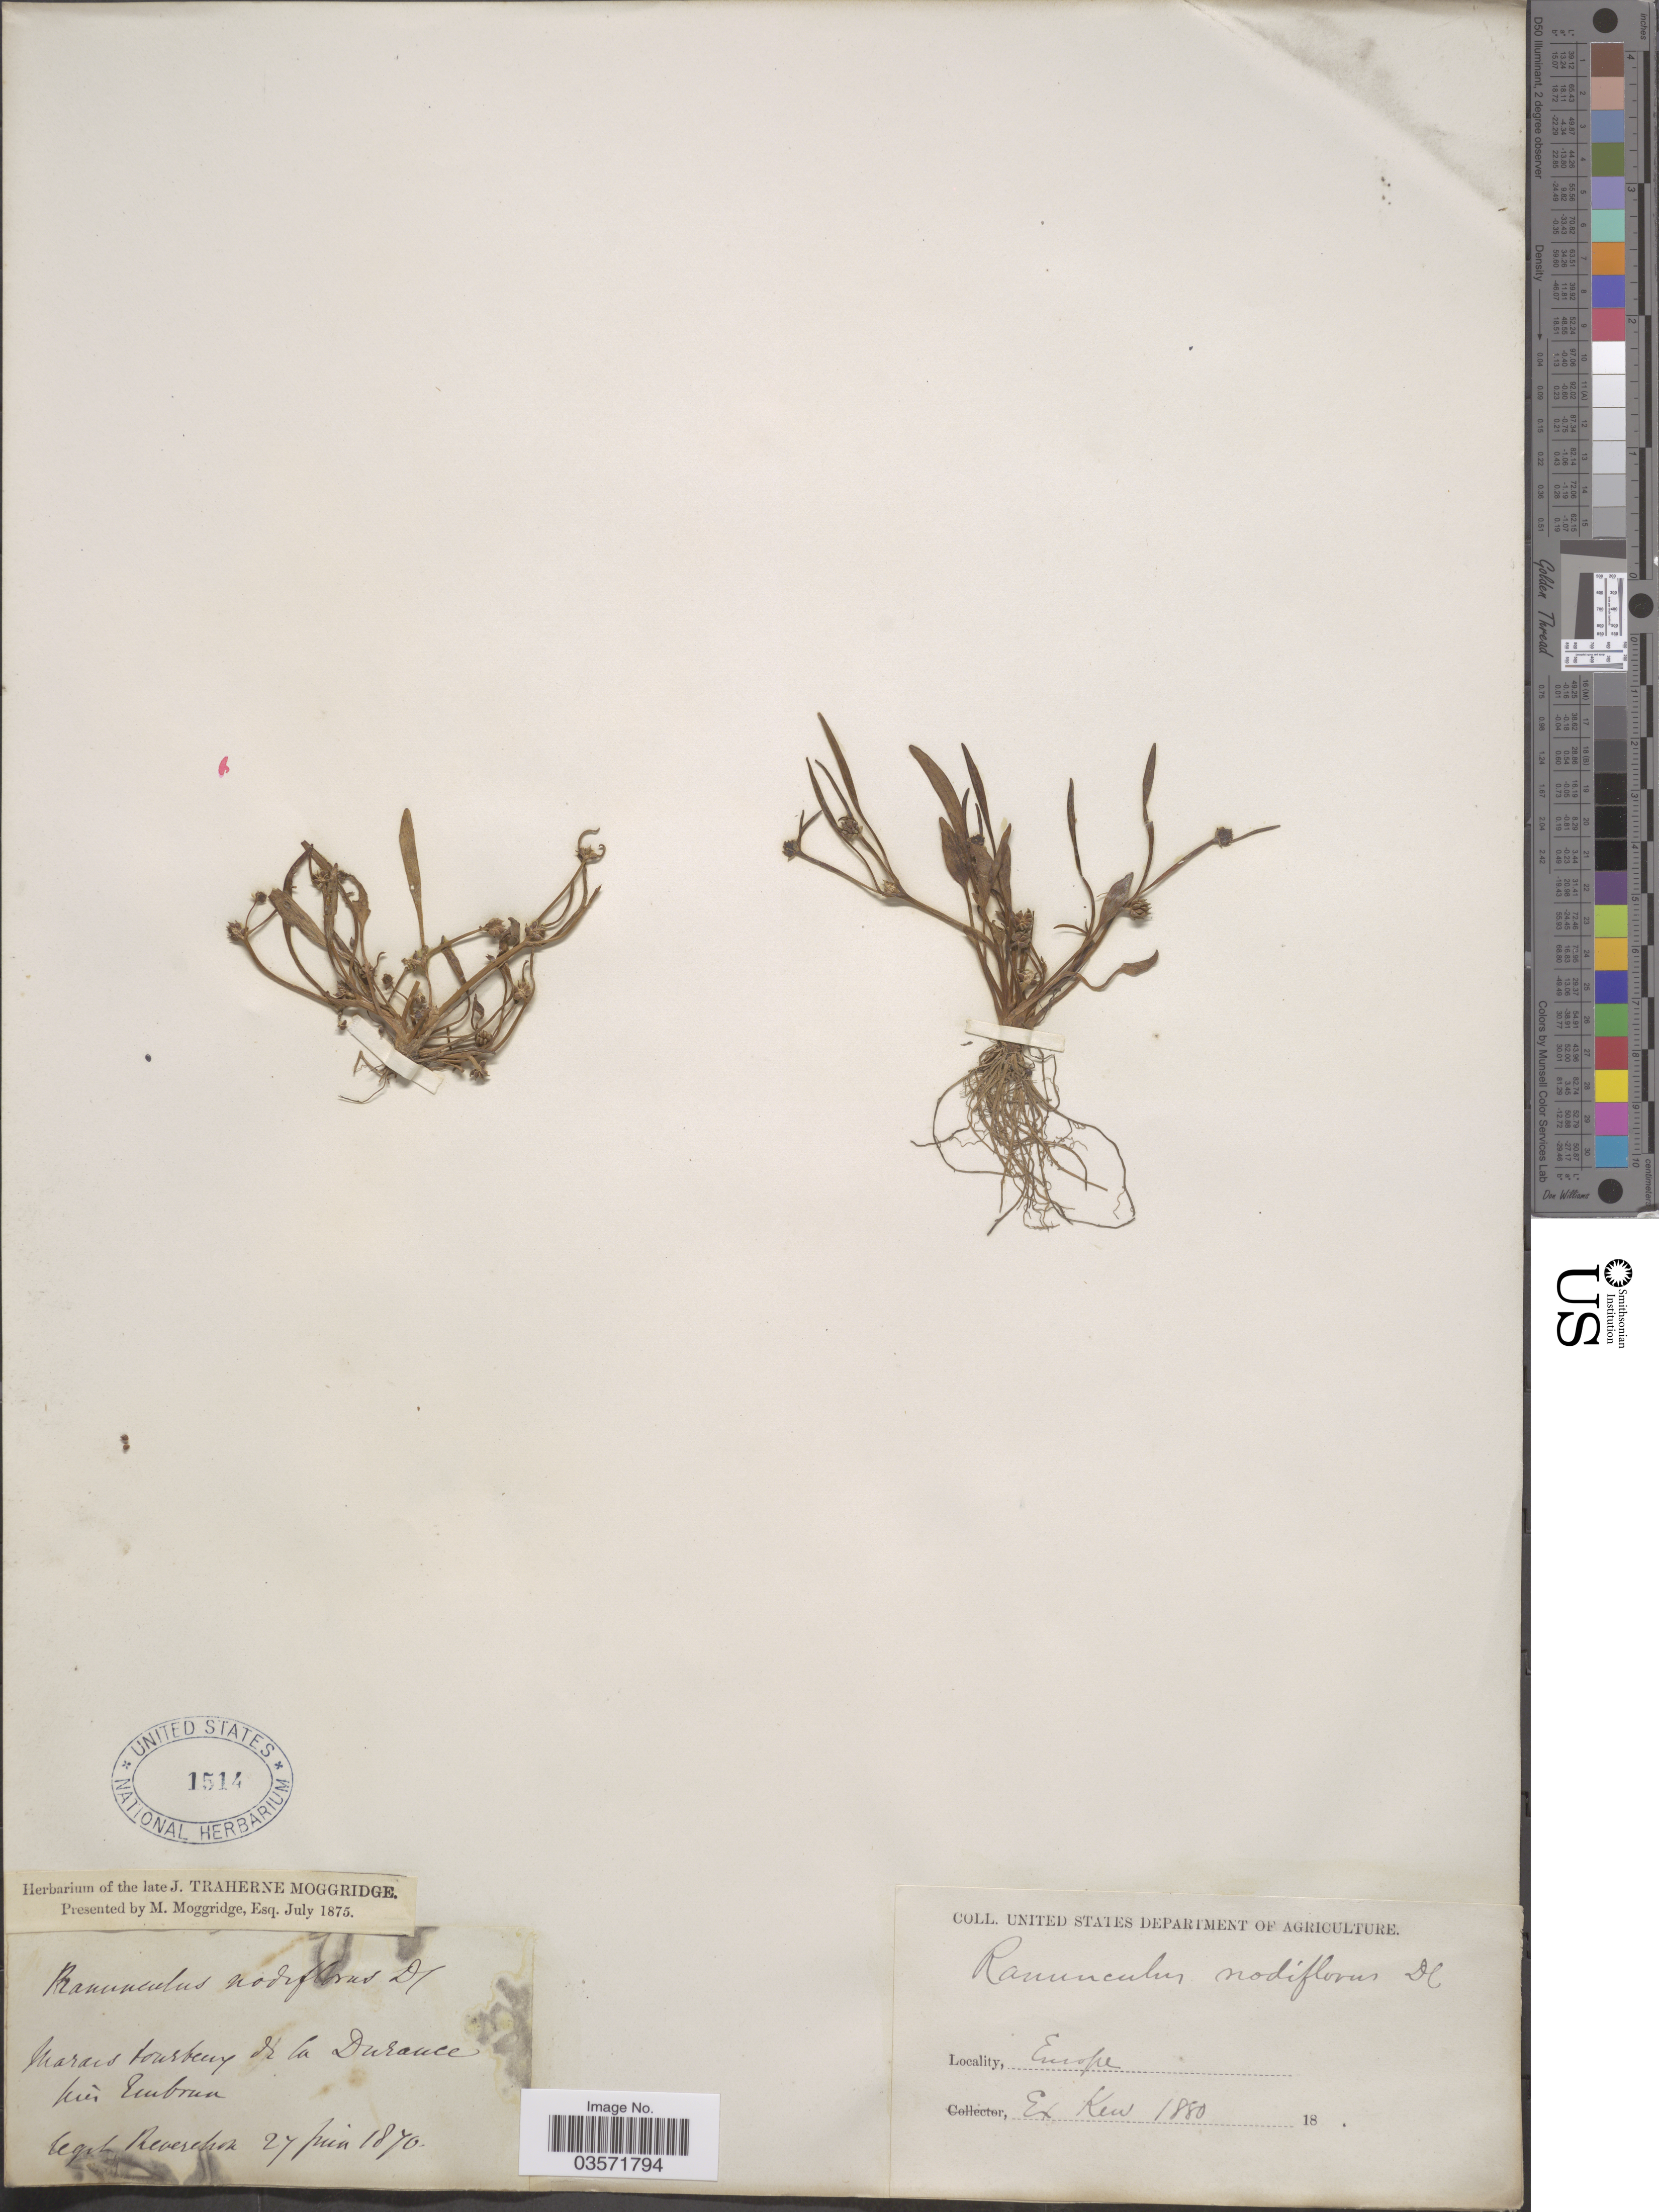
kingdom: Plantae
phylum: Tracheophyta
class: Magnoliopsida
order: Ranunculales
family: Ranunculaceae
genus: Ranunculus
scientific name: Ranunculus nodiflorus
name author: L.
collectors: -. Reverchon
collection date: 1870-06-27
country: France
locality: Europe. Marais tourbeux de la Durance prés Embrun.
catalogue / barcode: US 1514